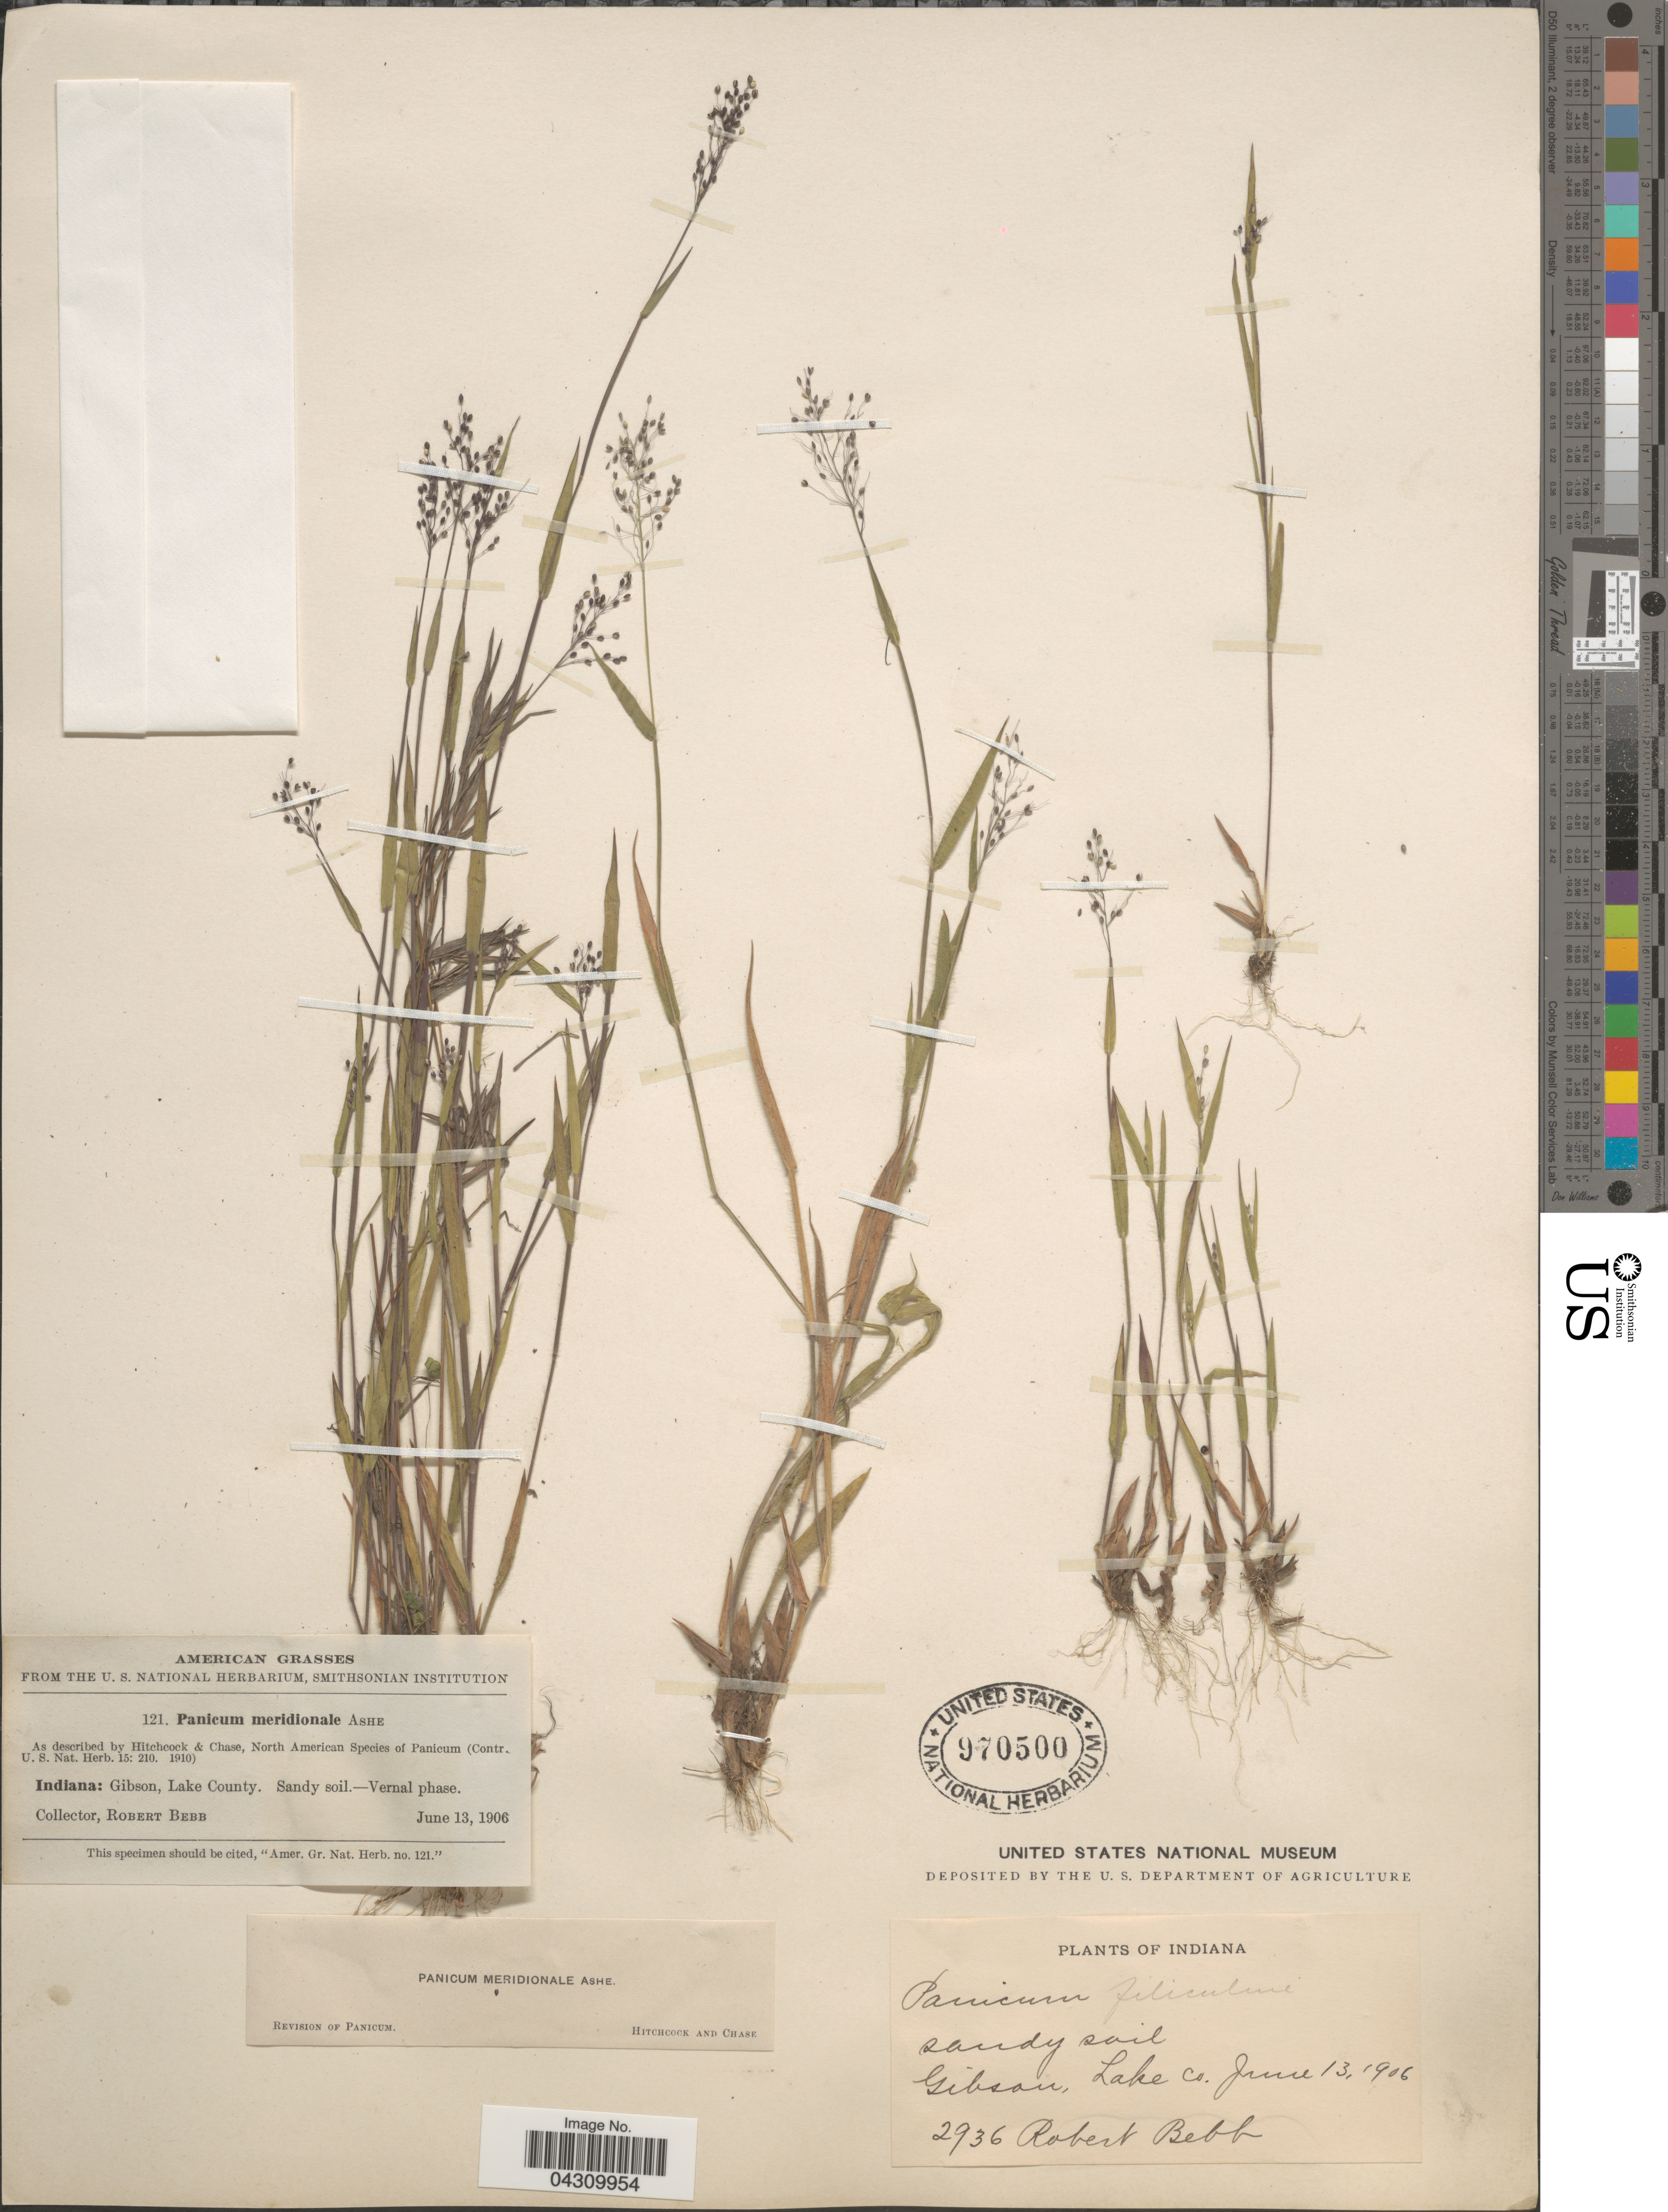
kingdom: Plantae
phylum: Tracheophyta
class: Liliopsida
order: Poales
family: Poaceae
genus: Dichanthelium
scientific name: Dichanthelium acuminatum var. acuminatum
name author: (Sw.) Gould & C.A. Clark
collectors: R. Bebb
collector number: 121/2936?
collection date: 1906-06-13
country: United States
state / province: Indiana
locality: Gibson, Lake County.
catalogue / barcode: US 970500